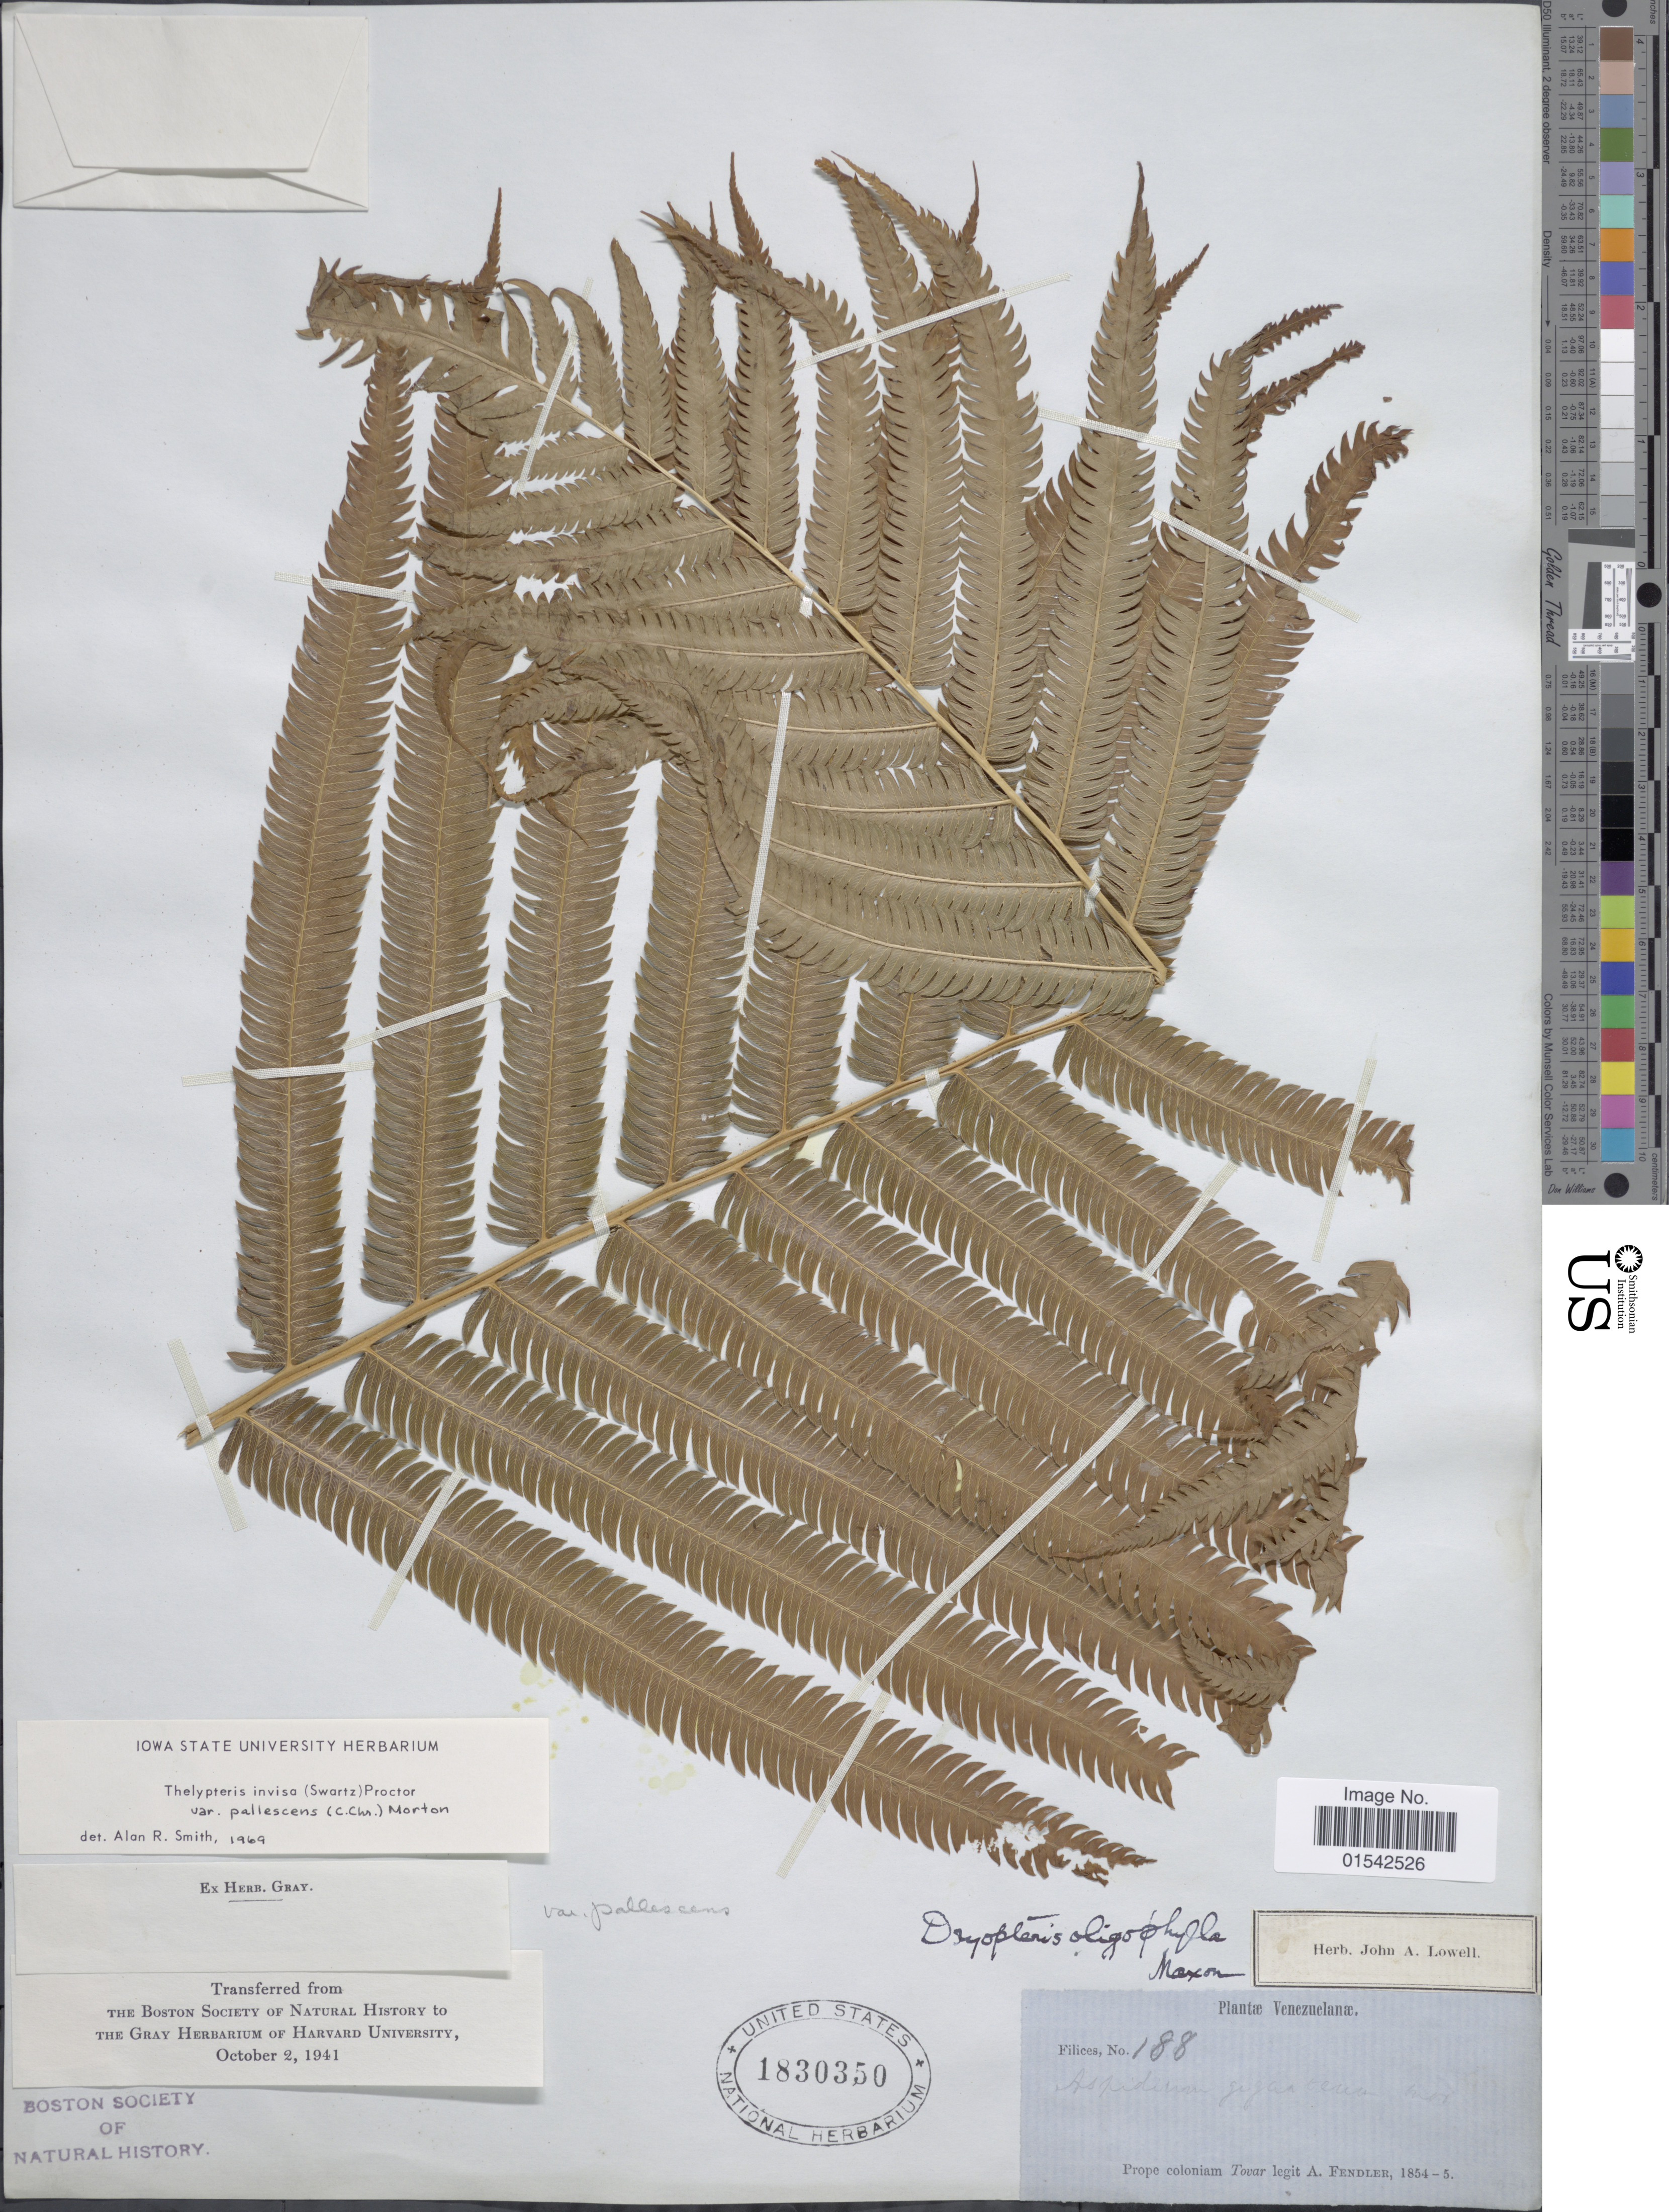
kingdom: Plantae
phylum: Tracheophyta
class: Polypodiopsida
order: Polypodiales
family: Thelypteridaceae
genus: Cyclosorus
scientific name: Cyclosorus grandis (A.R. Sm.) var. pallescens (C. Chr.) comb. ined.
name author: (A.R. Sm.)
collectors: A. Fendler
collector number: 188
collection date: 1854/1855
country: Venezuela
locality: Prope coloniam Tovar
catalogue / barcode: US 1830350